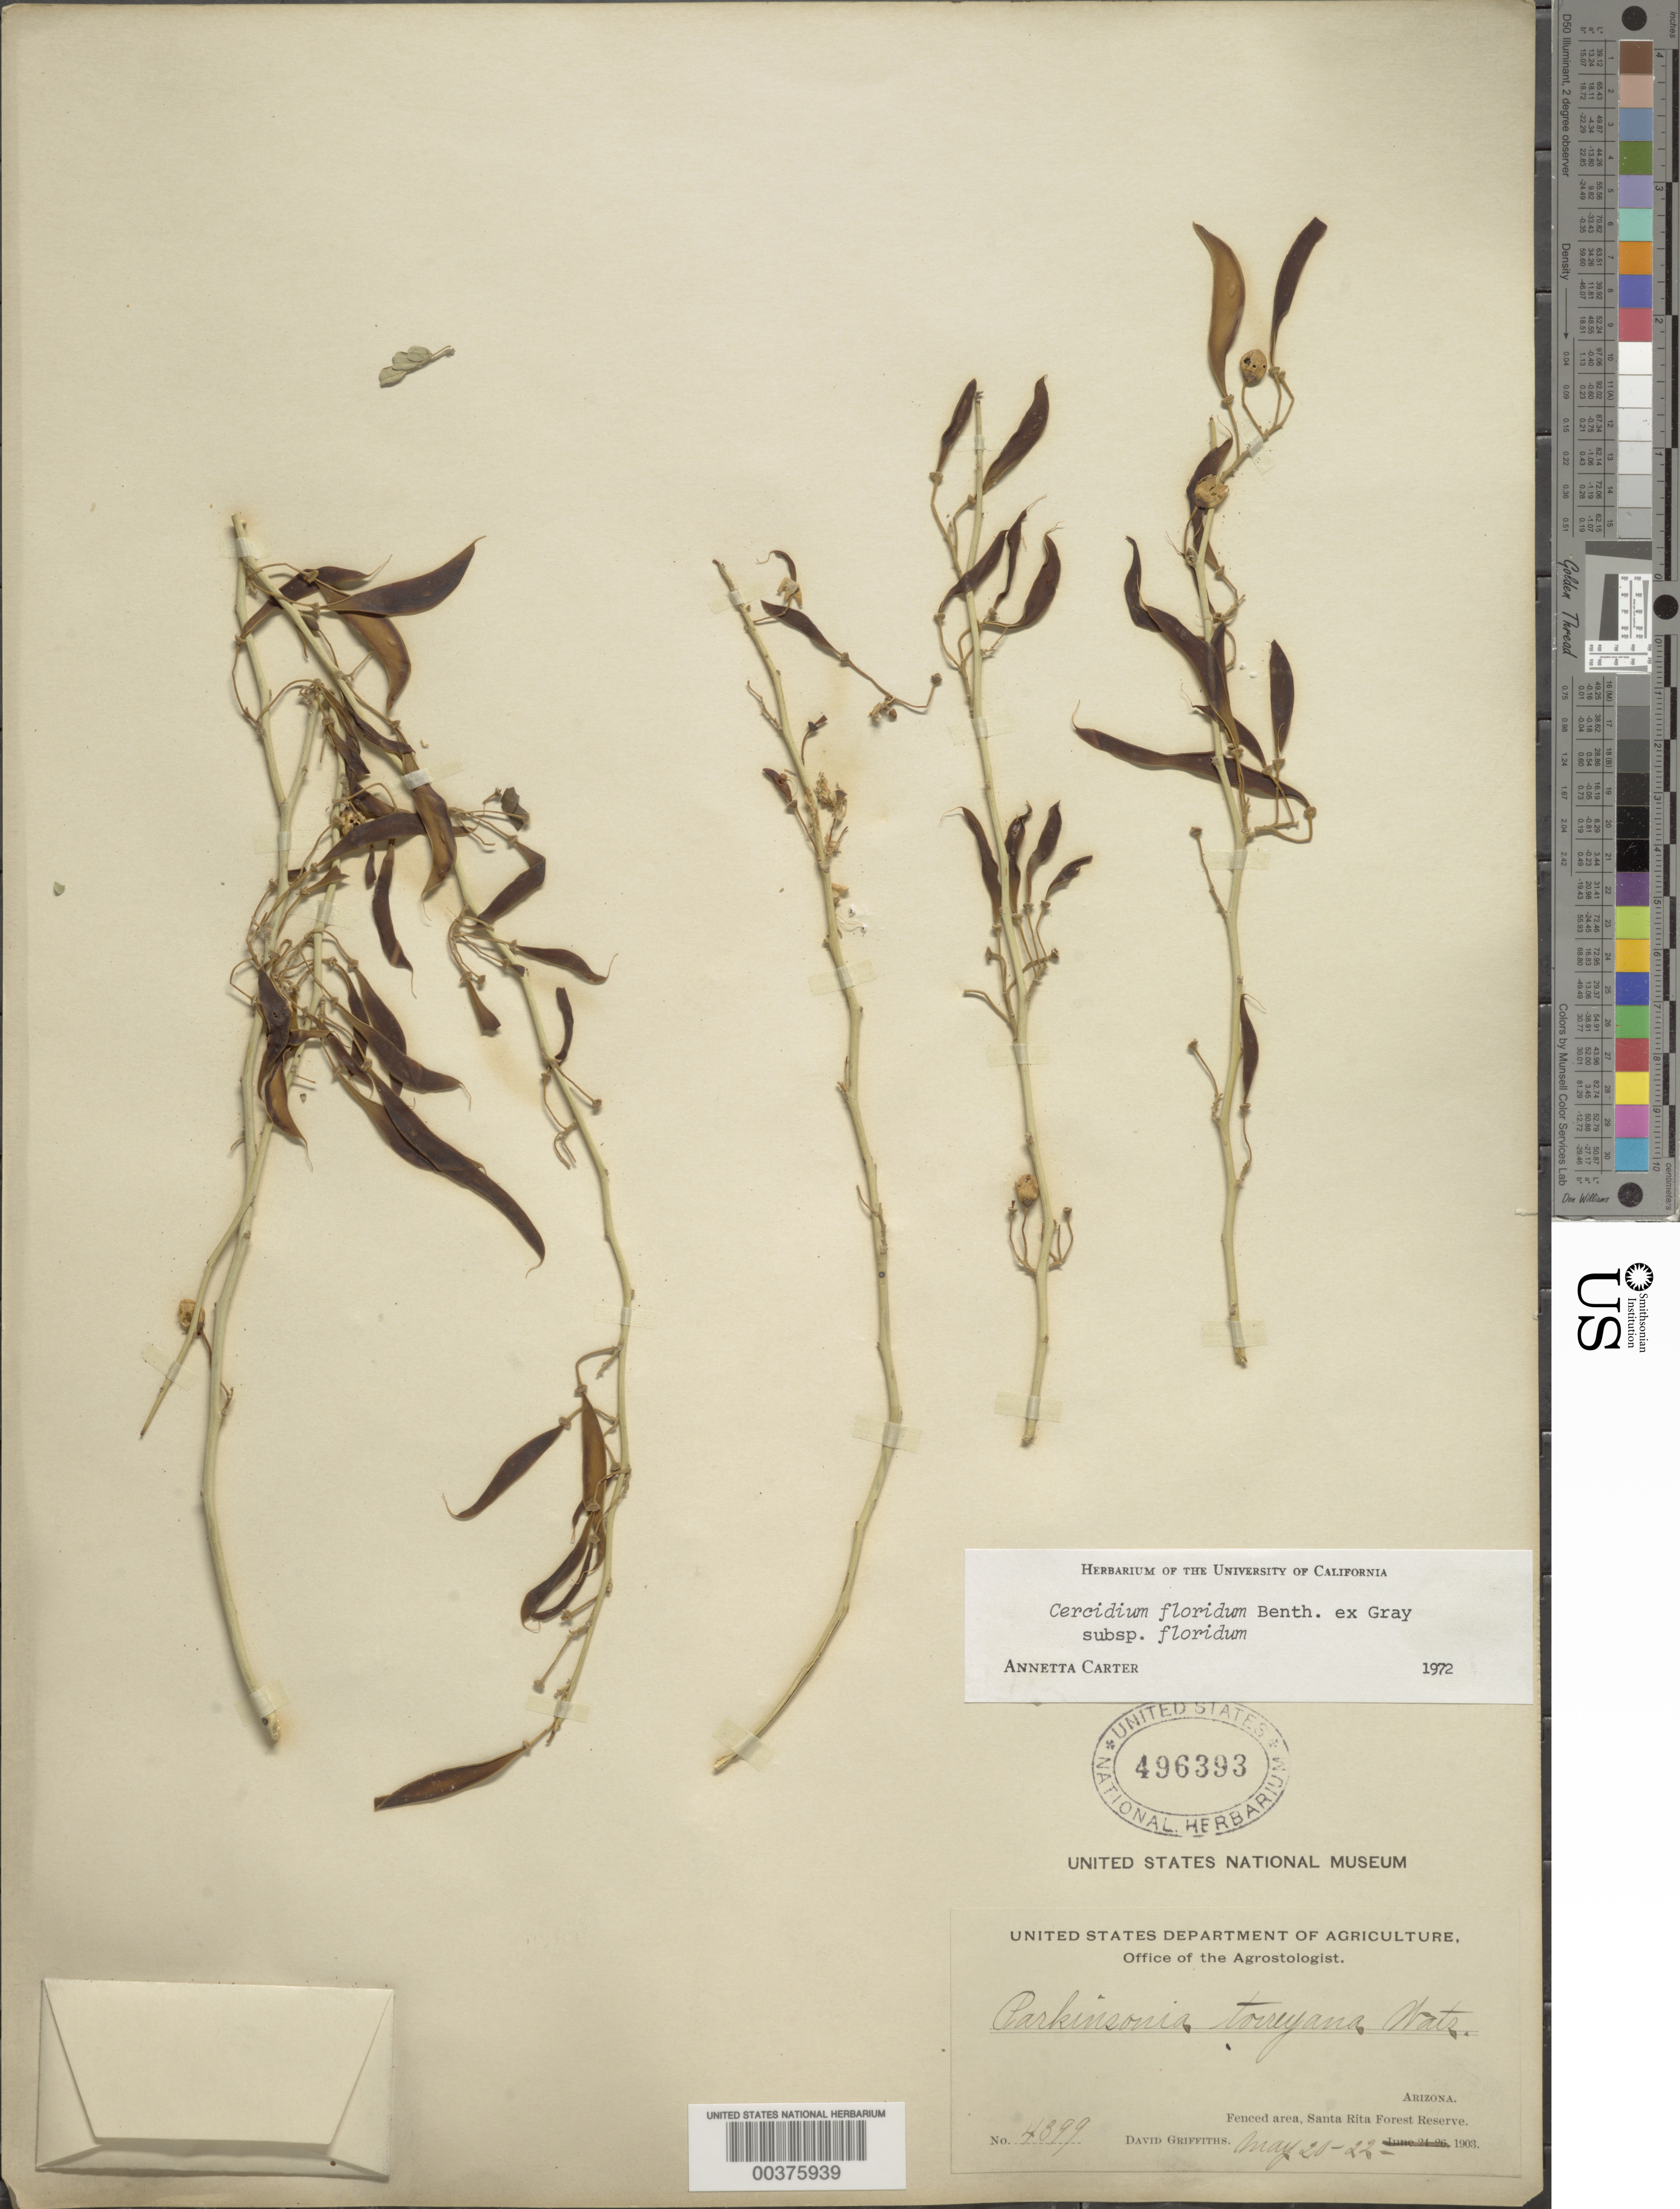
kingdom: Plantae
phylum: Tracheophyta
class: Magnoliopsida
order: Fabales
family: Fabaceae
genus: Parkinsonia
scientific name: Parkinsonia florida subsp. florida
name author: (Benth. ex A. Gray) S. Watson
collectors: D. Griffiths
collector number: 4399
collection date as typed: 20 May 1903 to 22 May 1903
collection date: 1903-05-20/1903-05-22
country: United States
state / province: Arizona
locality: Fenced area, santa rita forest reserve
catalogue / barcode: US 496393